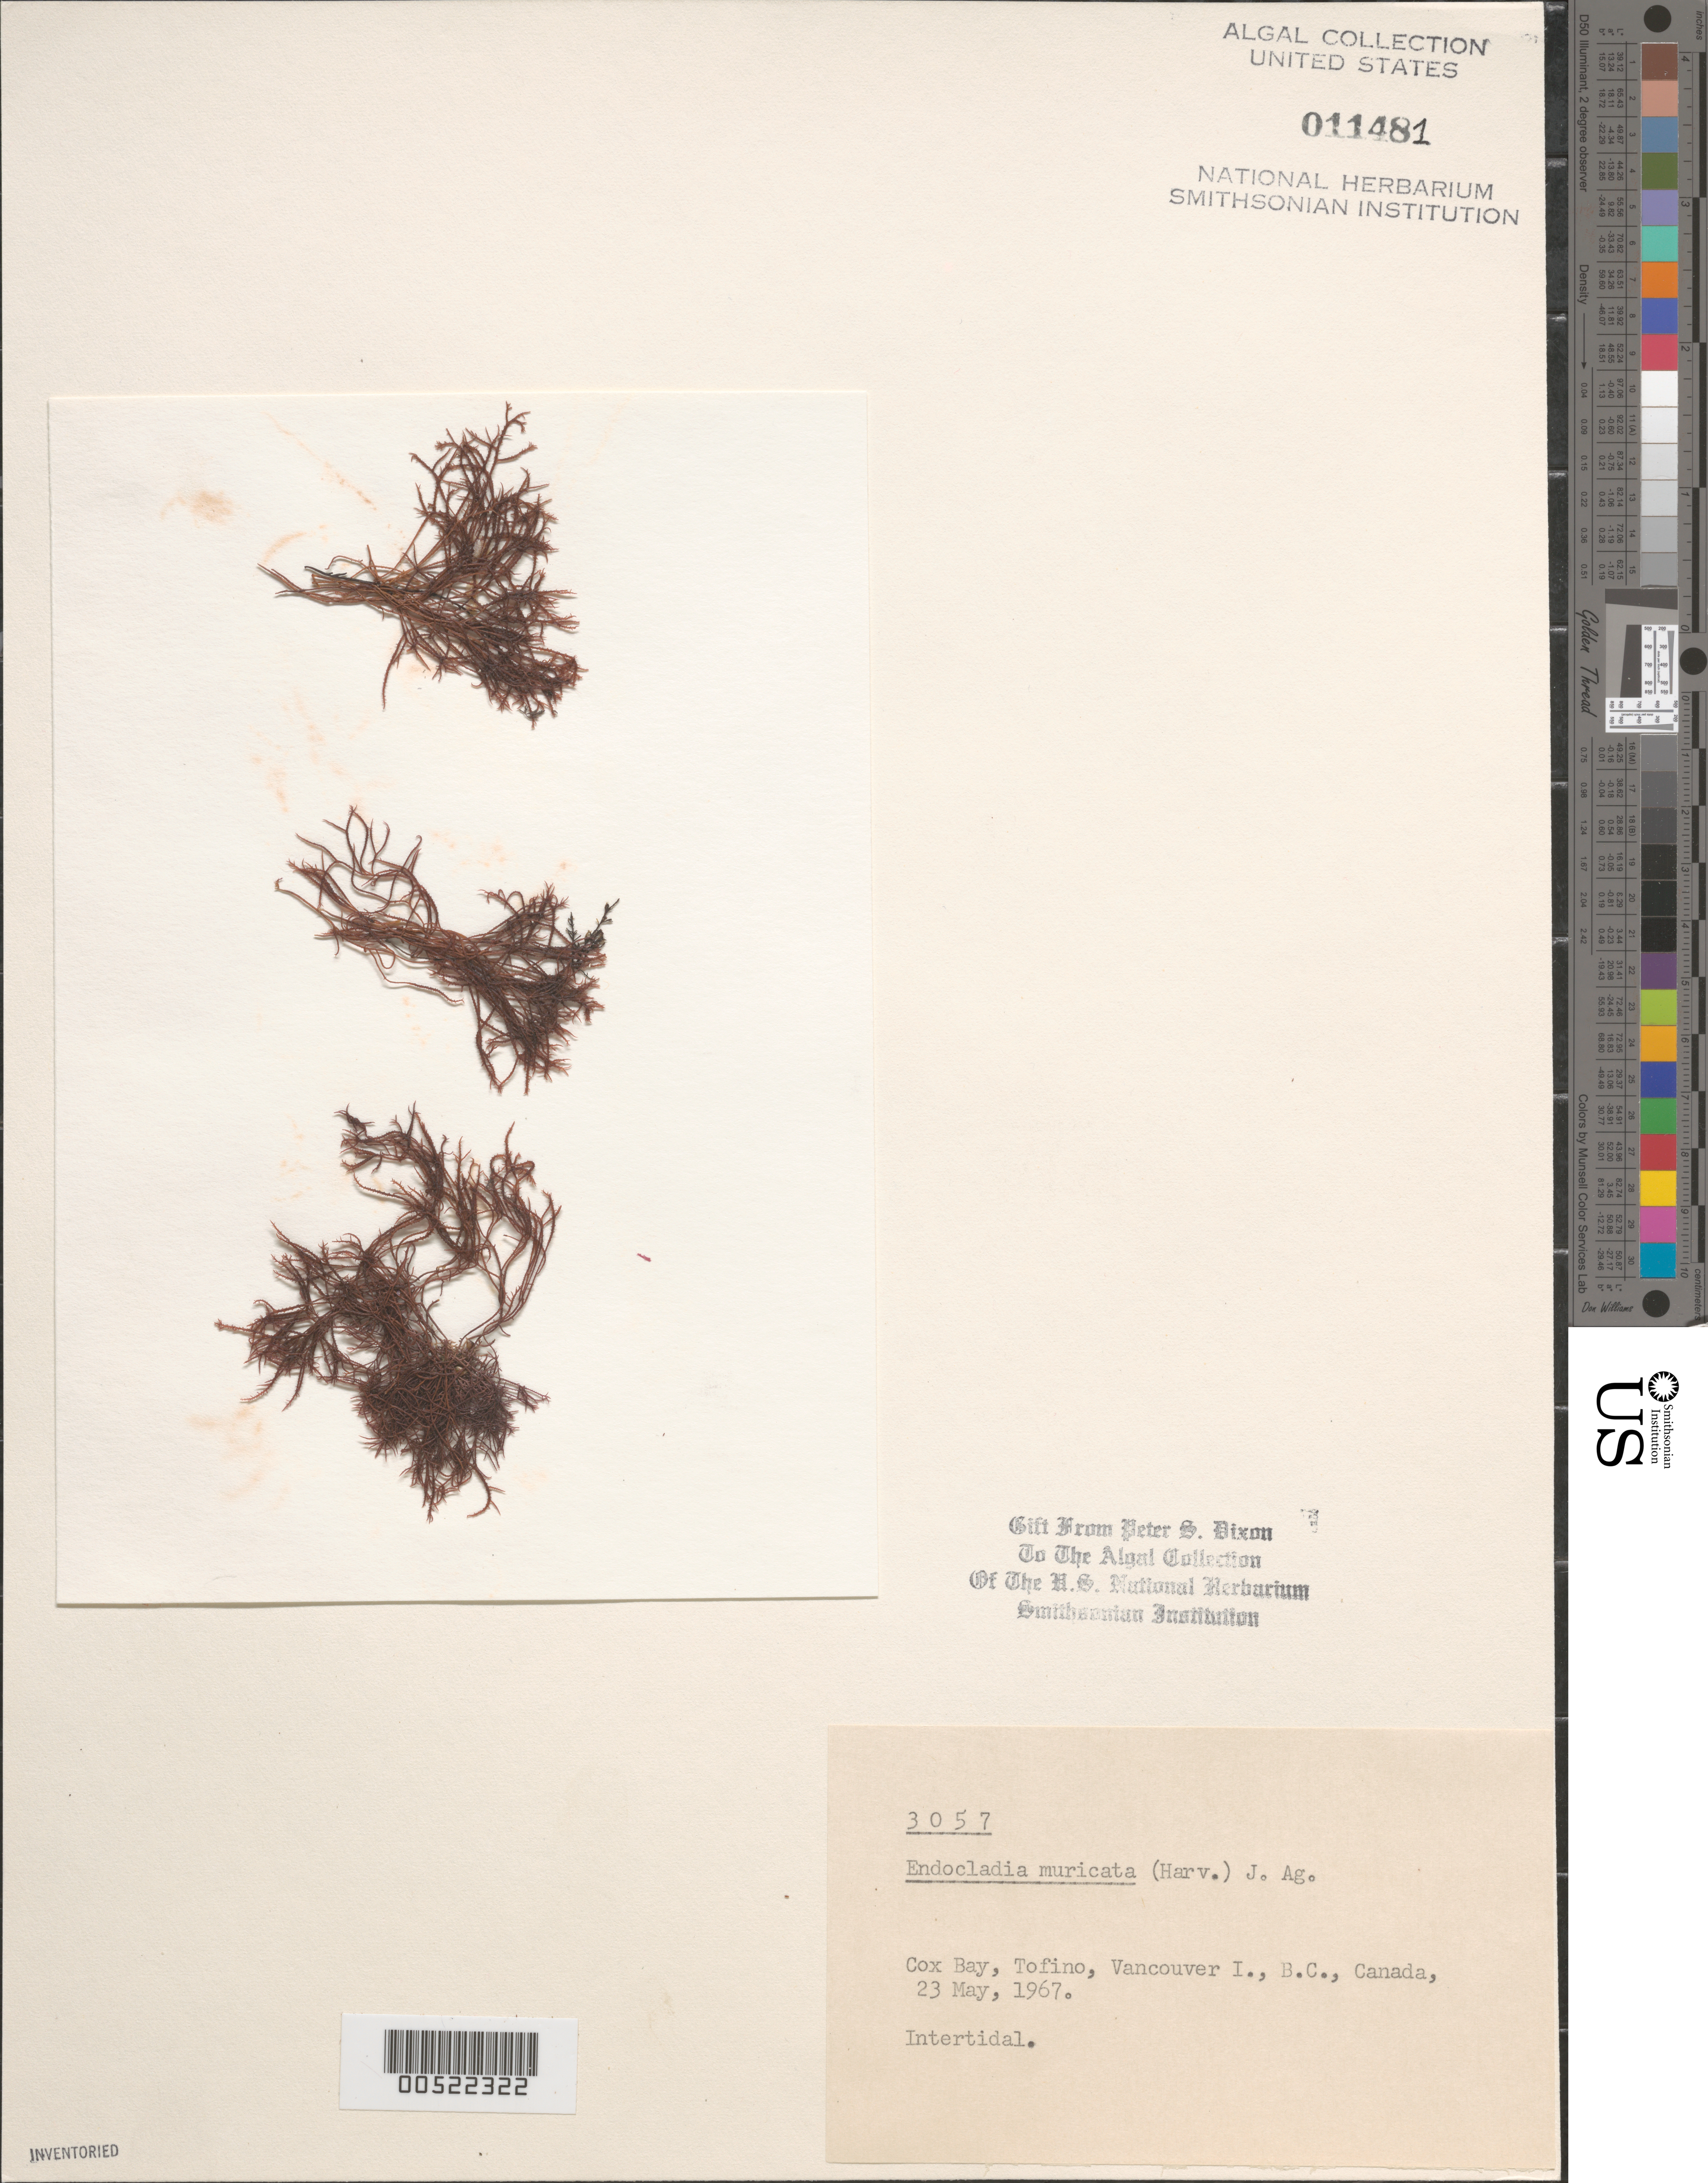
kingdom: Plantae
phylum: Rhodophyta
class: Florideophyceae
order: Gigartinales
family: Endocladiaceae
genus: Endocladia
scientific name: Endocladia muricata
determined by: Dixon, P. S.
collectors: P. S. Dixon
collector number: PSD 3057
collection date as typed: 23 May 1967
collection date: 1967-05-23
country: Canada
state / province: British Columbia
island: Vancouver Island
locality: Cox Bay, Tofino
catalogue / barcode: US 11481